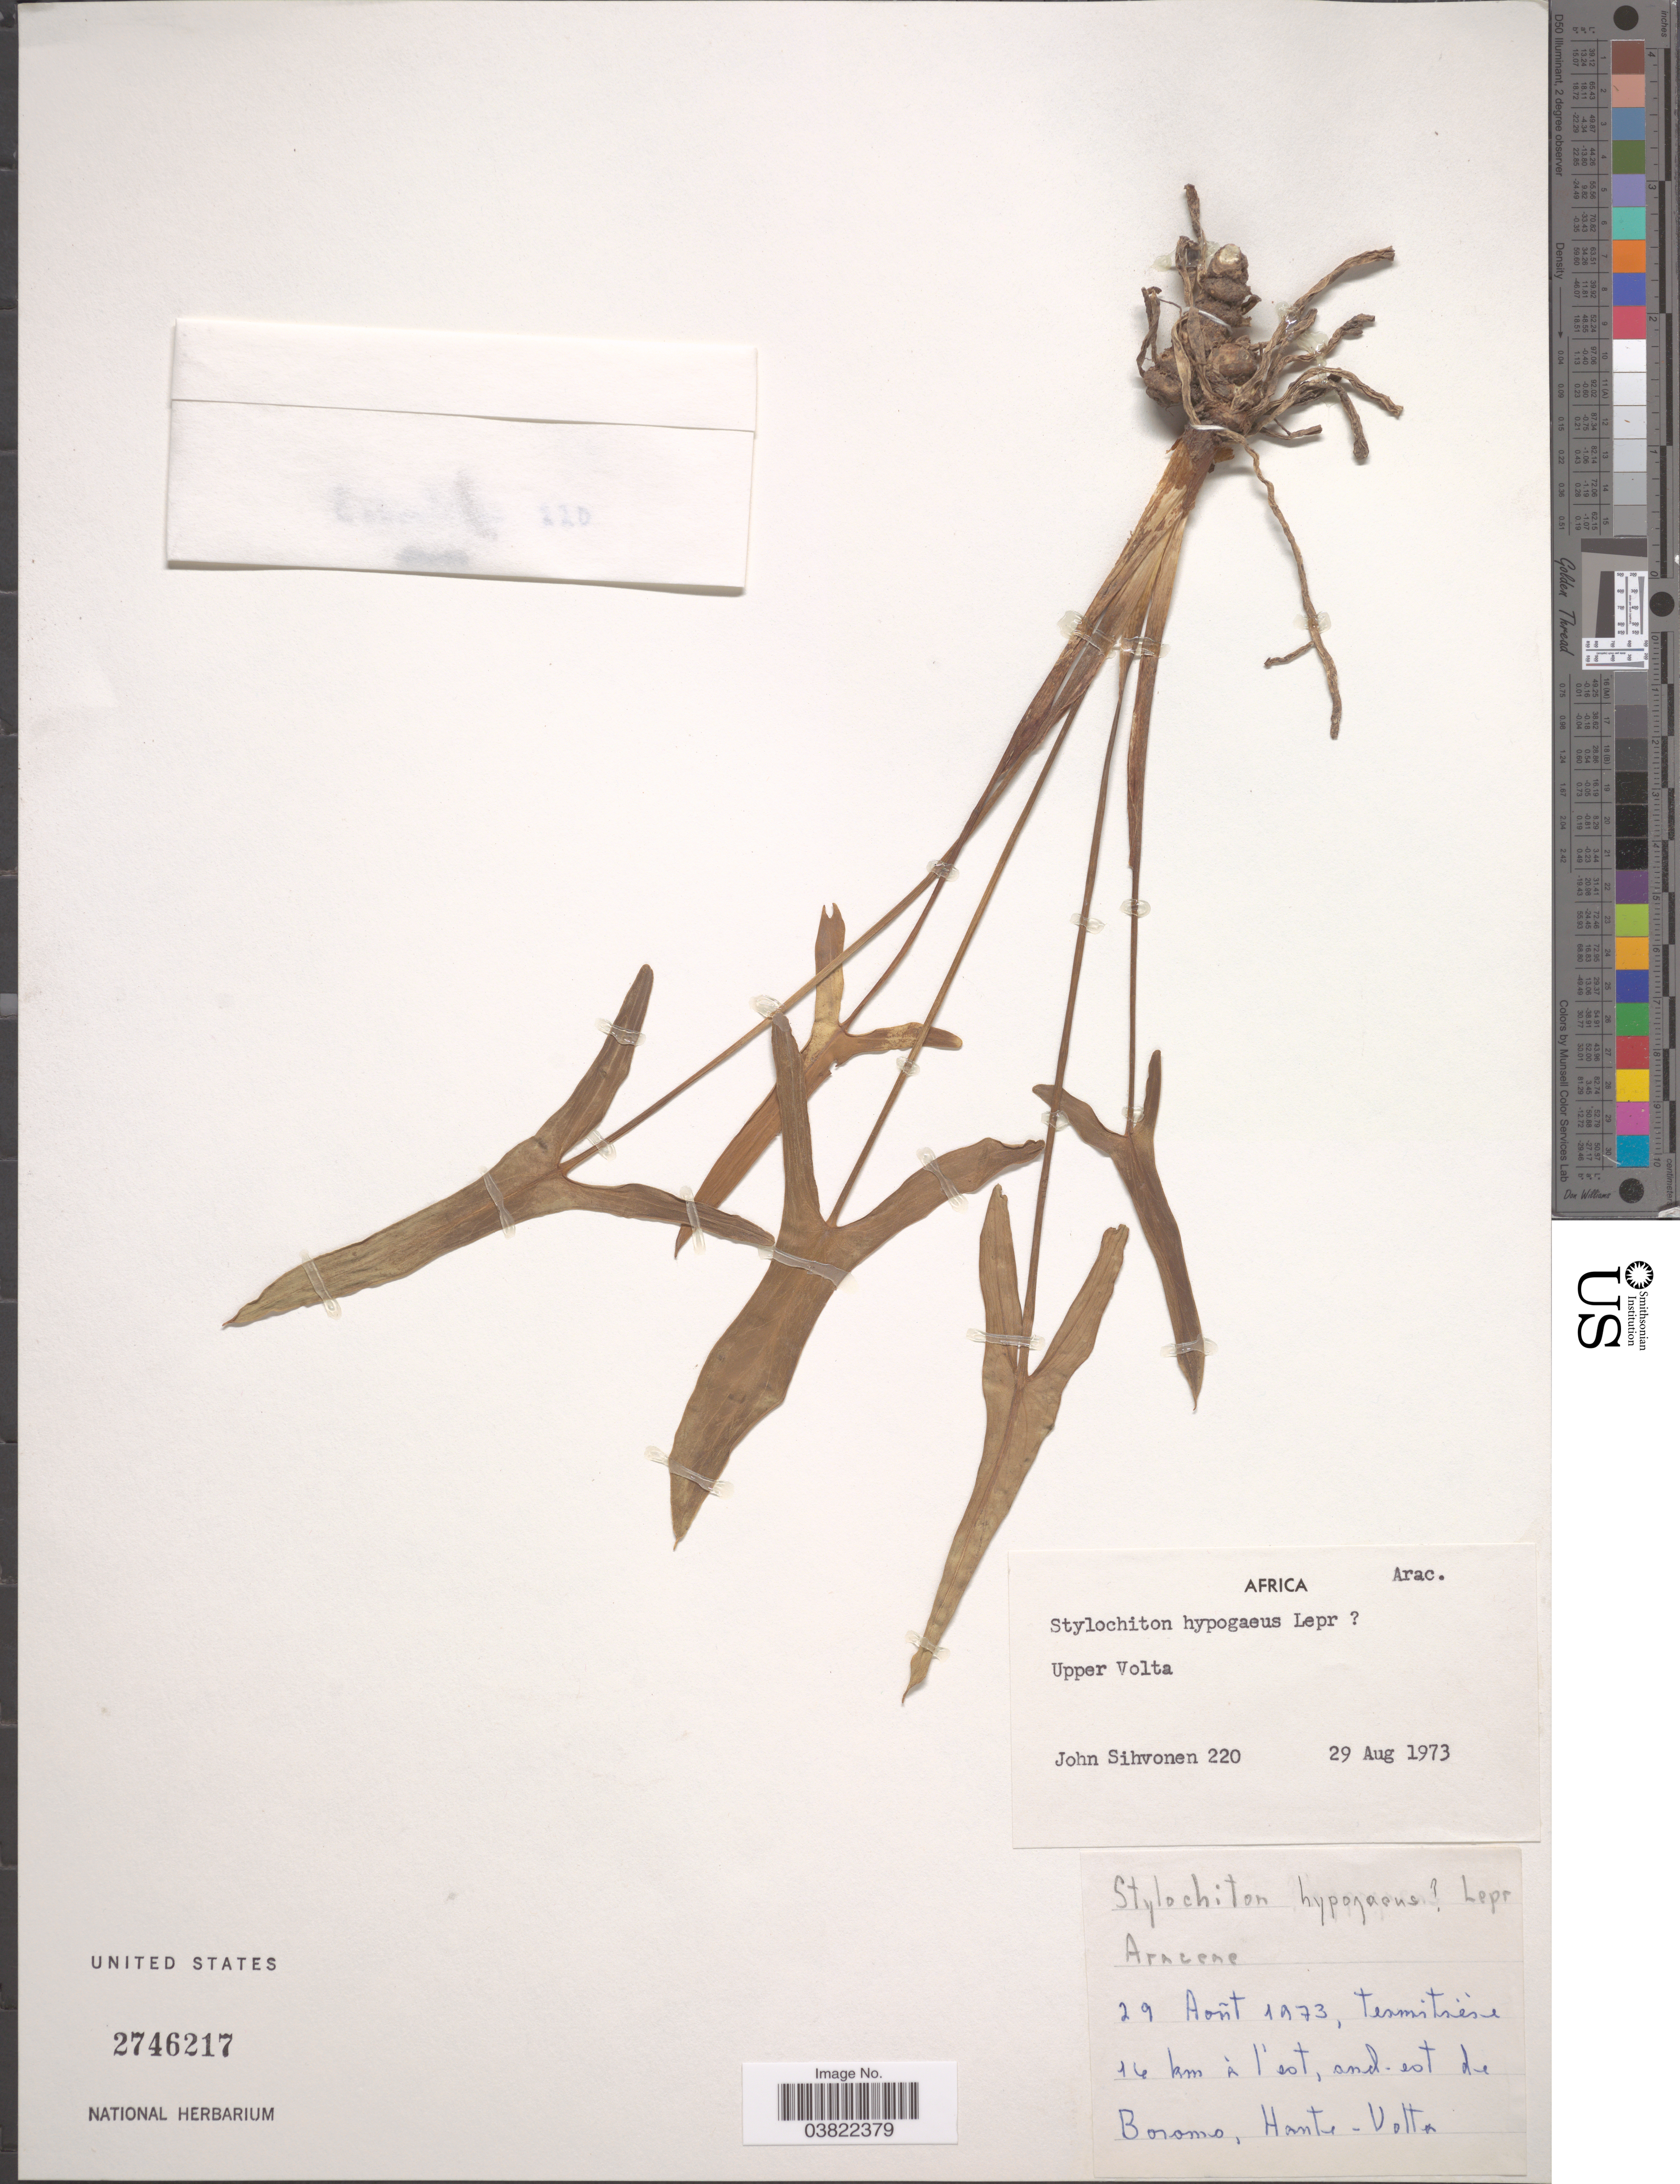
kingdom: Plantae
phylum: Tracheophyta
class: Liliopsida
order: Alismatales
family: Araceae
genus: Stylochaeton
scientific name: Stylochaeton hypogaeus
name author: Lepr.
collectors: J. Sihvonen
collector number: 220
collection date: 1973-08-29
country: Burkina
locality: Upper Volta. Tesmitsene [interpreted] 14 [interpreted] km à l'est, sud-est de Boromo, Haute-Volta.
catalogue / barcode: US 2746217